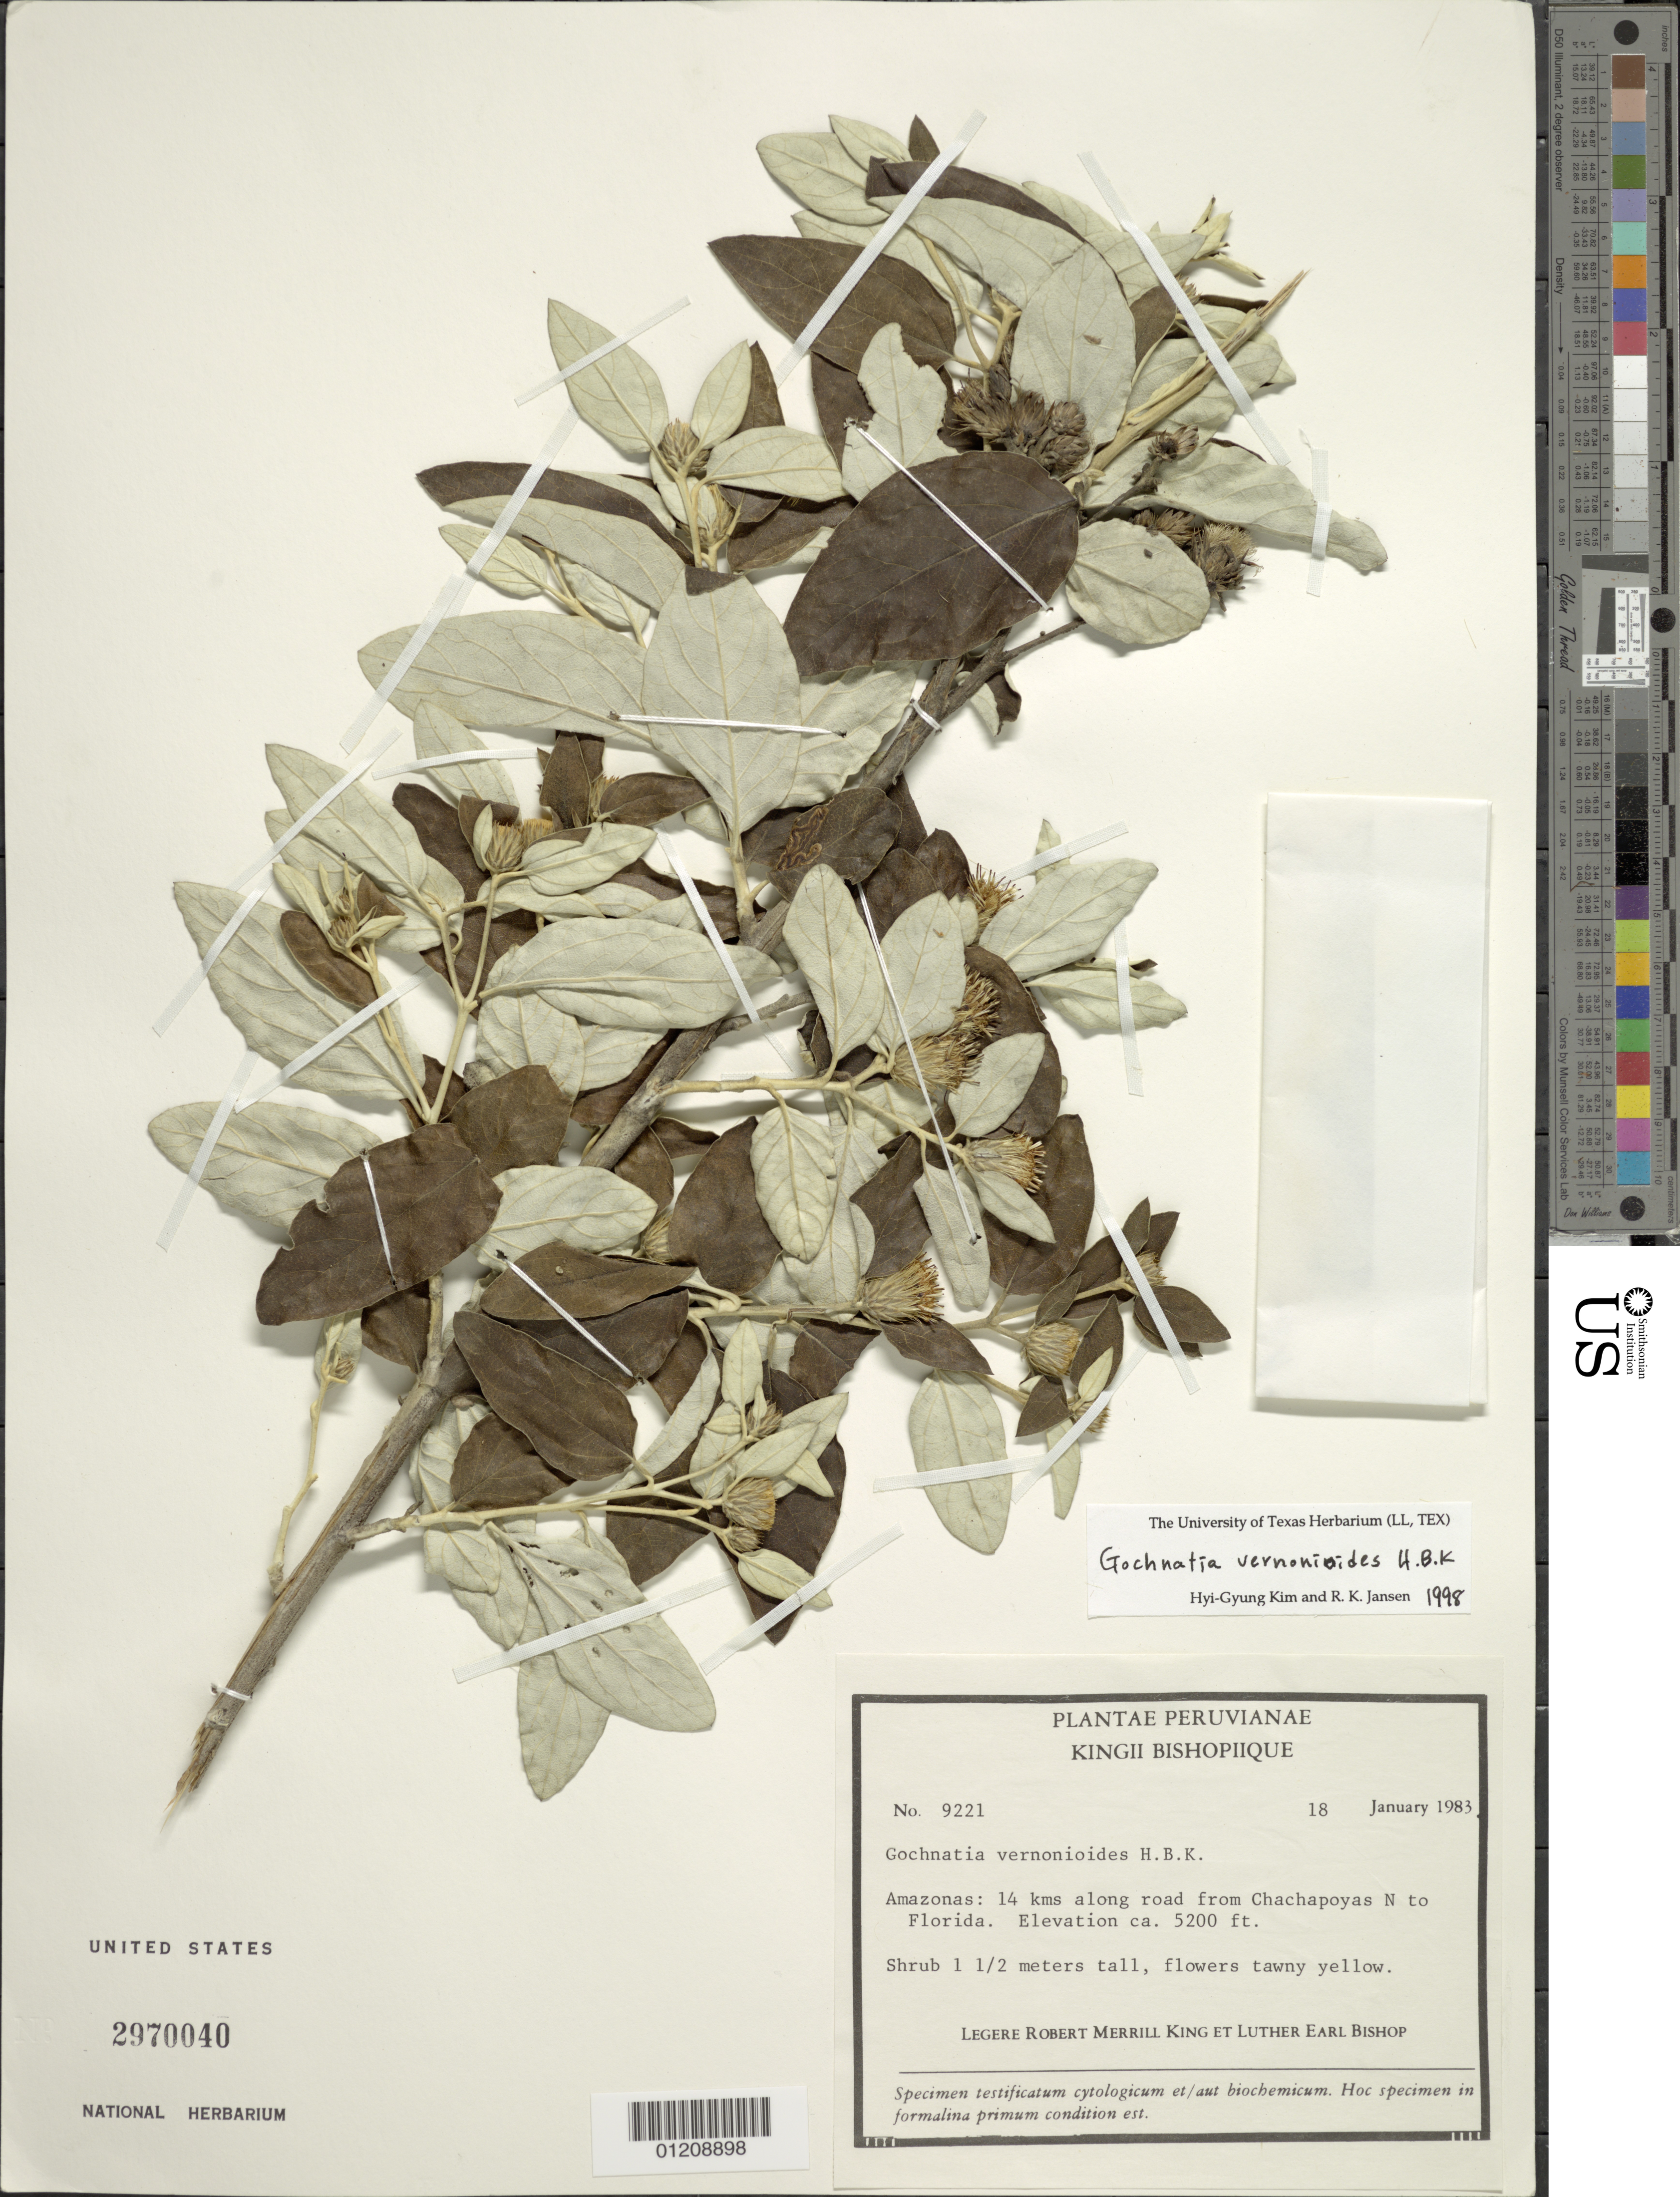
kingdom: Plantae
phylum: Tracheophyta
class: Magnoliopsida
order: Asterales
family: Asteraceae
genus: Gochnatia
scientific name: Gochnatia vernonioides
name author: Kunth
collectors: R. M. King & L. E. Bishop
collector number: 9221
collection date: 1983-01-18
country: Peru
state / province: Amazonas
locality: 14 km along road from Chachapoyas N to Florida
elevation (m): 1585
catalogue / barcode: US 2970040